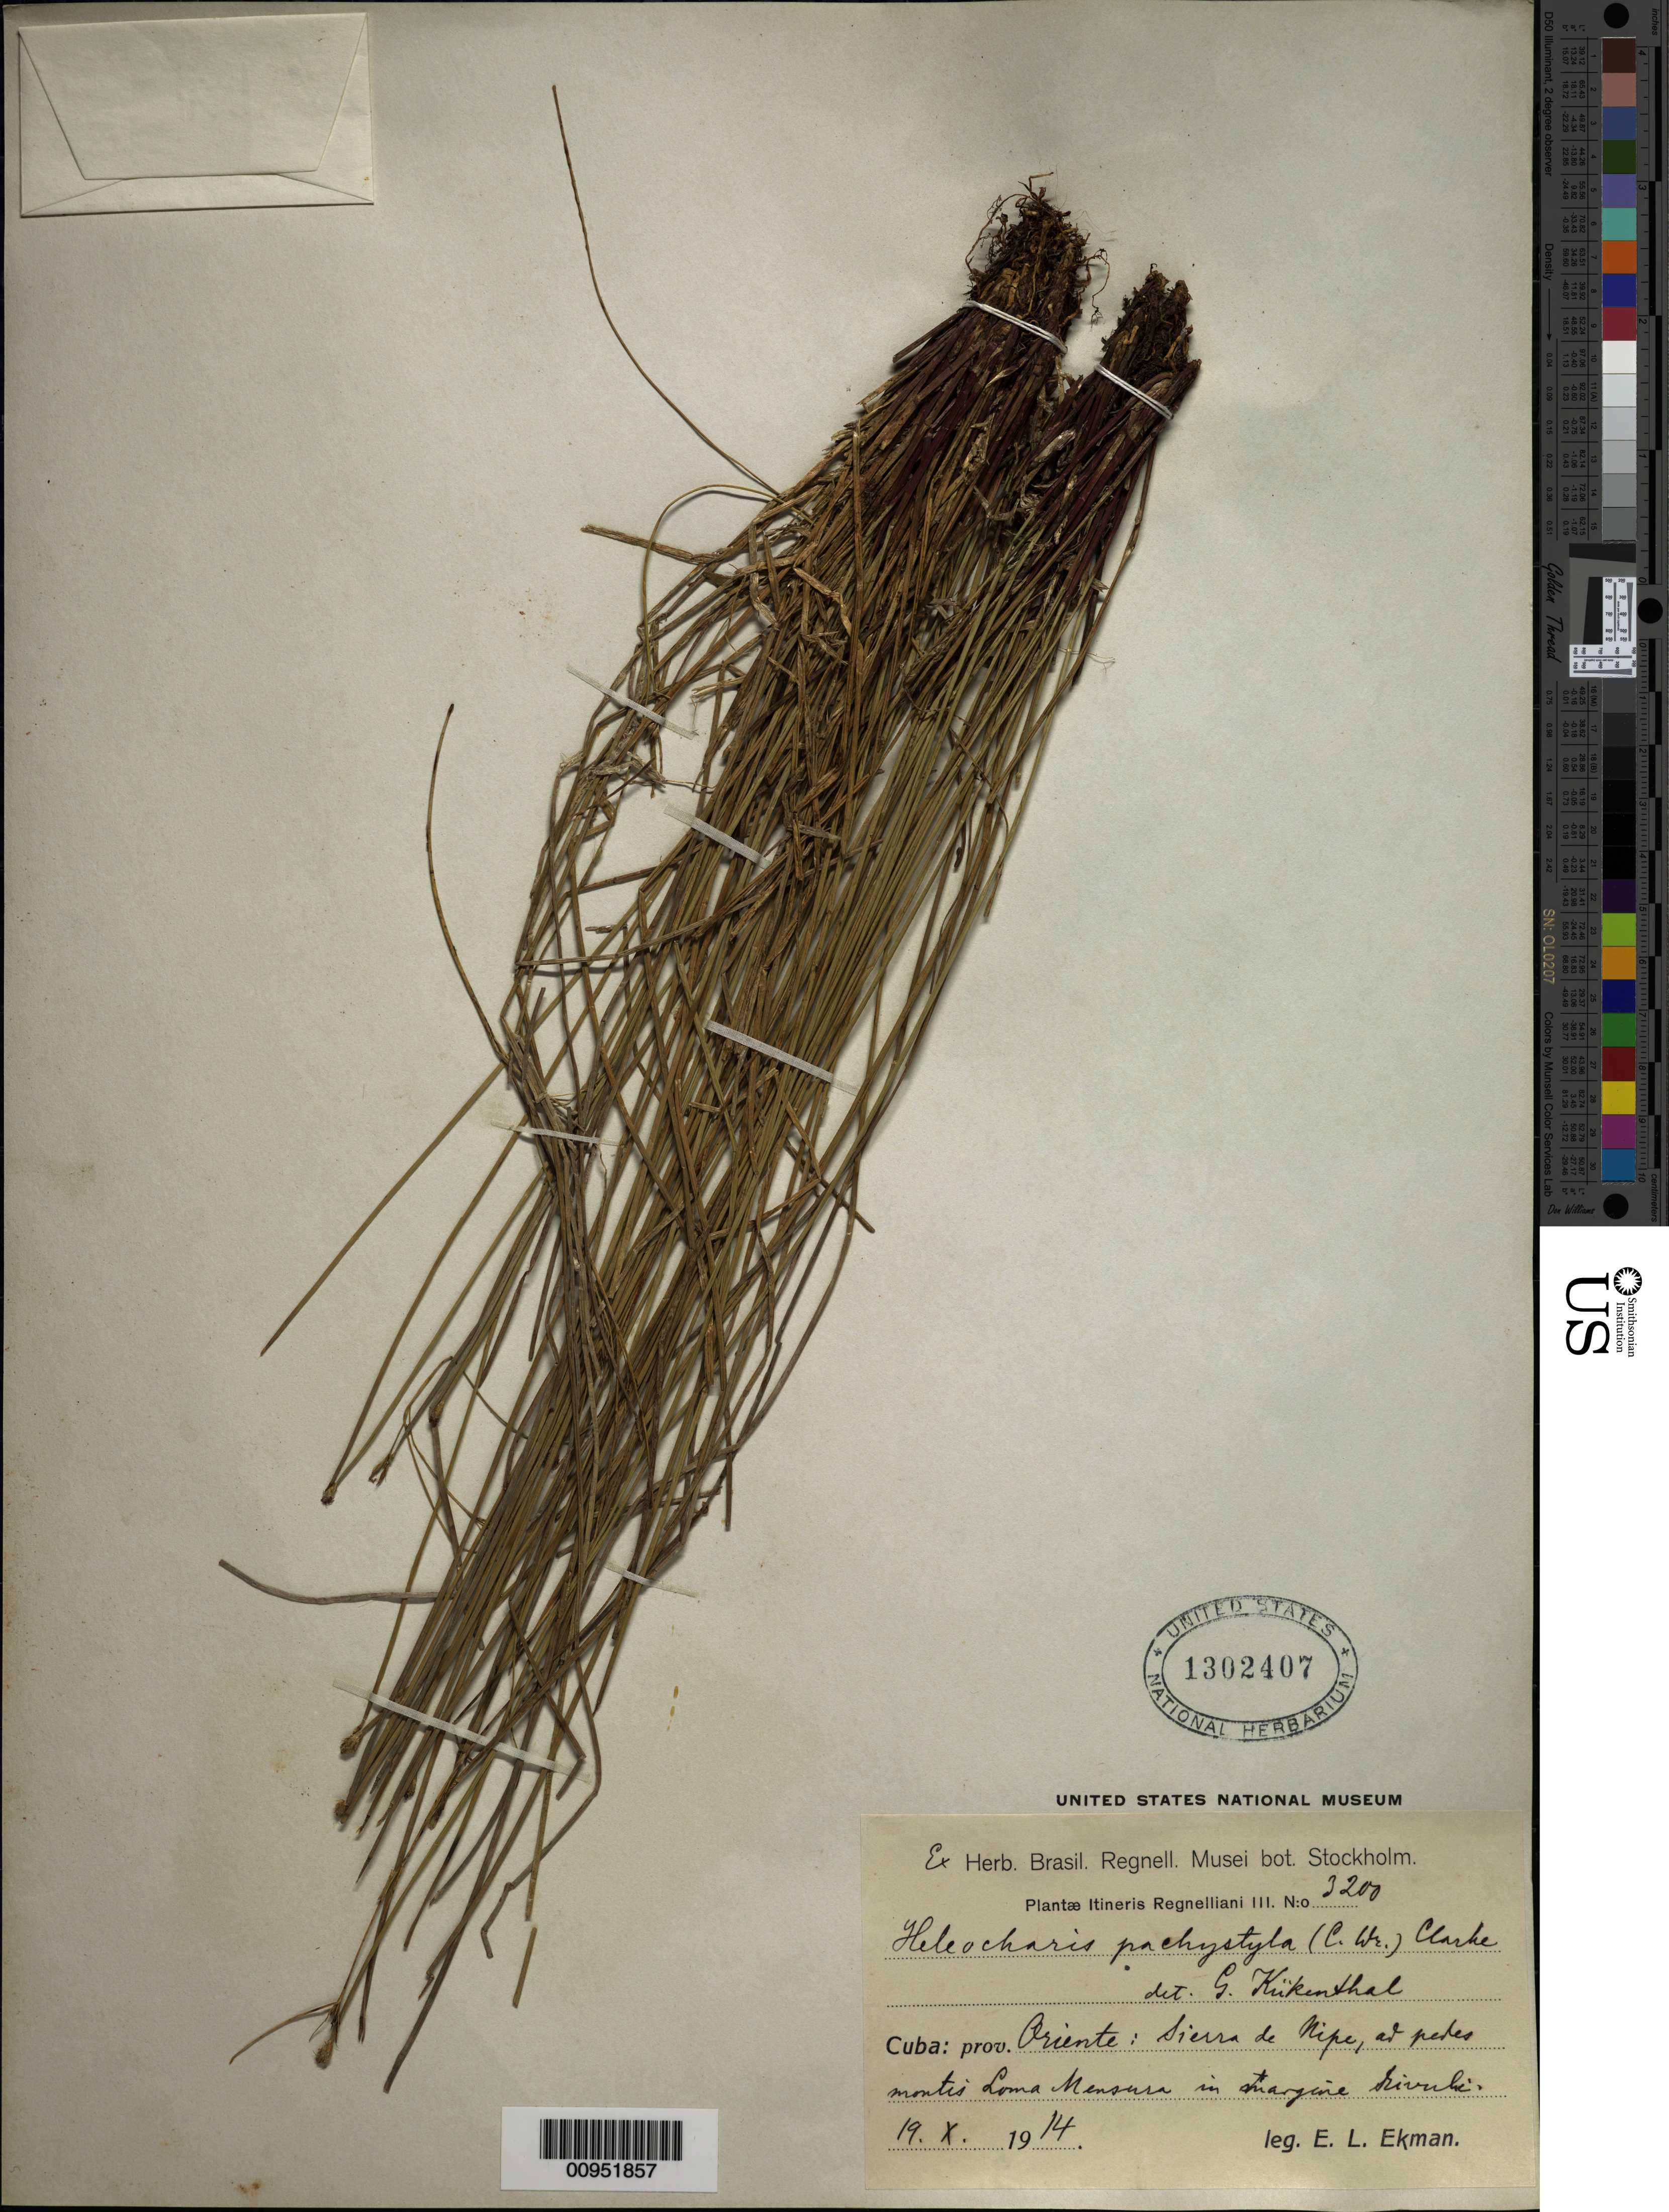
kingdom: Plantae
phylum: Tracheophyta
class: Liliopsida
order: Poales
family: Cyperaceae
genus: Eleocharis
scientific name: Eleocharis pachystyla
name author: (C. Wright) C.B. Clarke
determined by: Kükenthal, G.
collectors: E. L. Ekman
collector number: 3200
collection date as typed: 19 Oct 1914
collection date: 1914-10-19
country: Cuba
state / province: Holguín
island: Cuba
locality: Sierra de Nipe, ad petes montis Loma Mensura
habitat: In "margine rivule"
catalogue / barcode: US 1302407